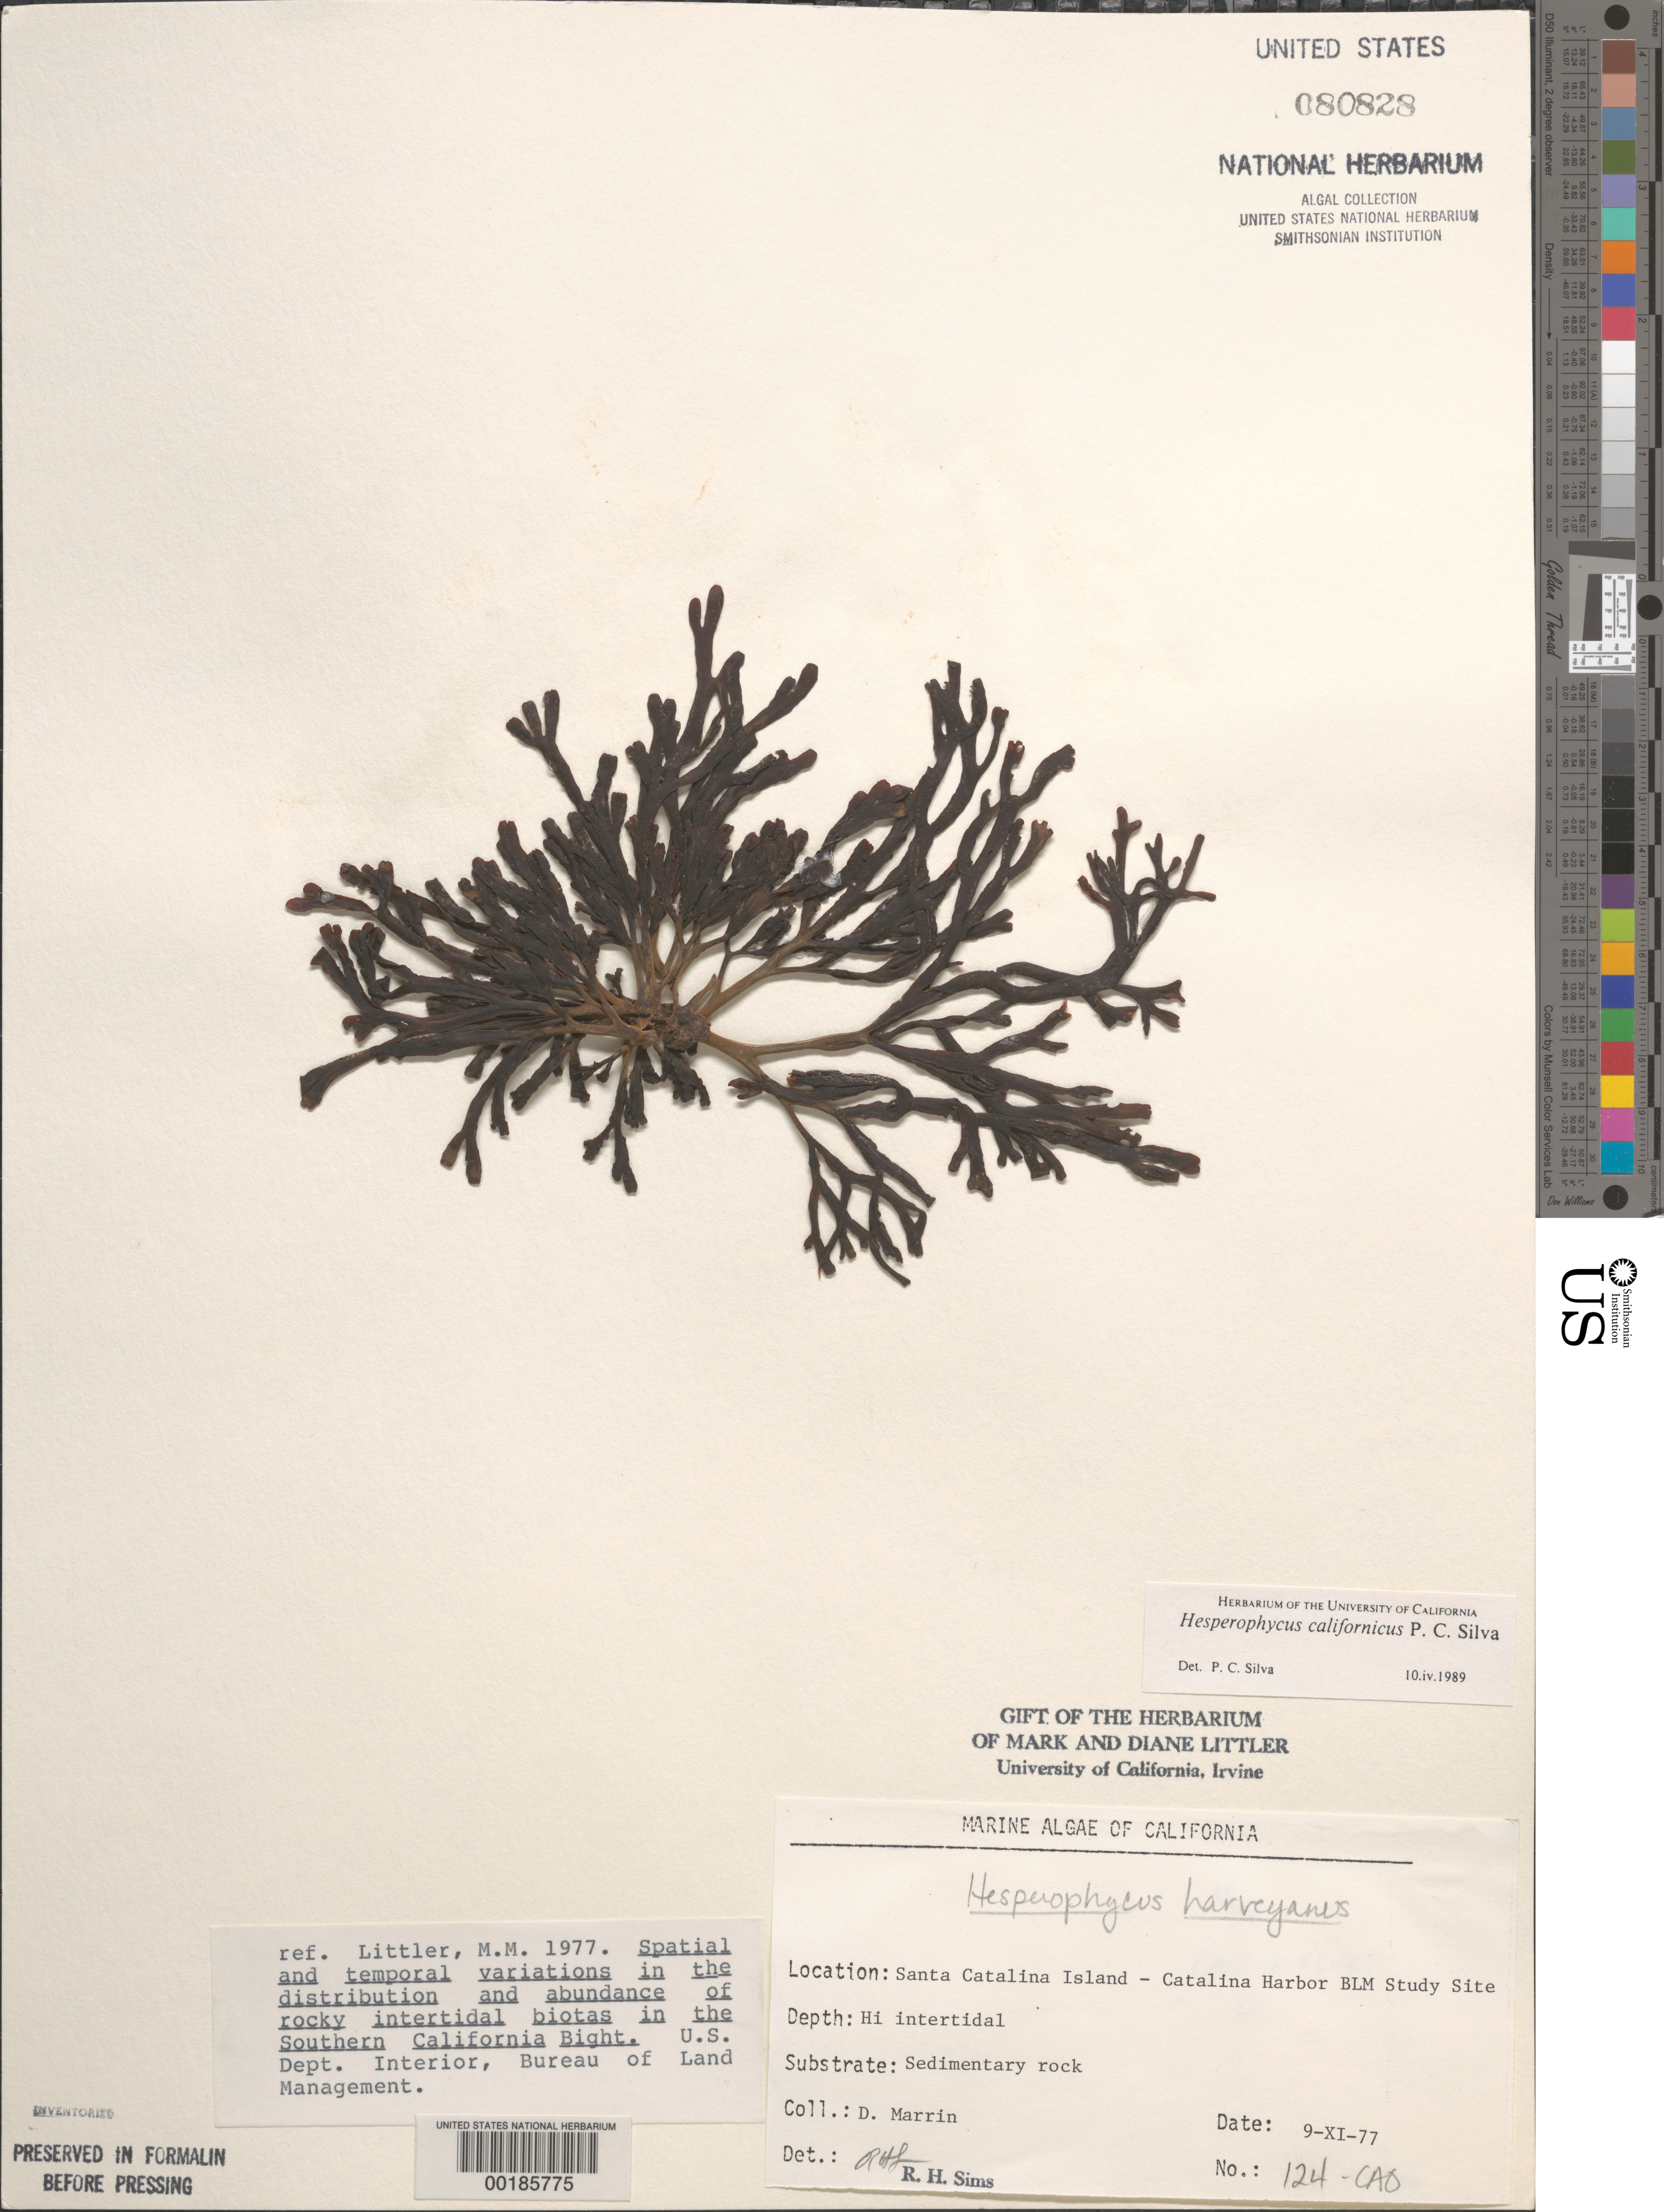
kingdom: Chromista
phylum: Ochrophyta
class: Phaeophyceae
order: Fucales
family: Fucaceae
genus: Hesperophycus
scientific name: Hesperophycus californicus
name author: P.C. Silva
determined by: Silva, P. C.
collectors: D. Marrin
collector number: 124-cao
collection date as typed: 09 Nov 1977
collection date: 1977-11-09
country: United States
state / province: California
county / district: Los Angeles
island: Santa Catalina Island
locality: West side of Catalina Harbor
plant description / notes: BLM-SOCALBIGHT Rocky Intertidal Survey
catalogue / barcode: US 80828